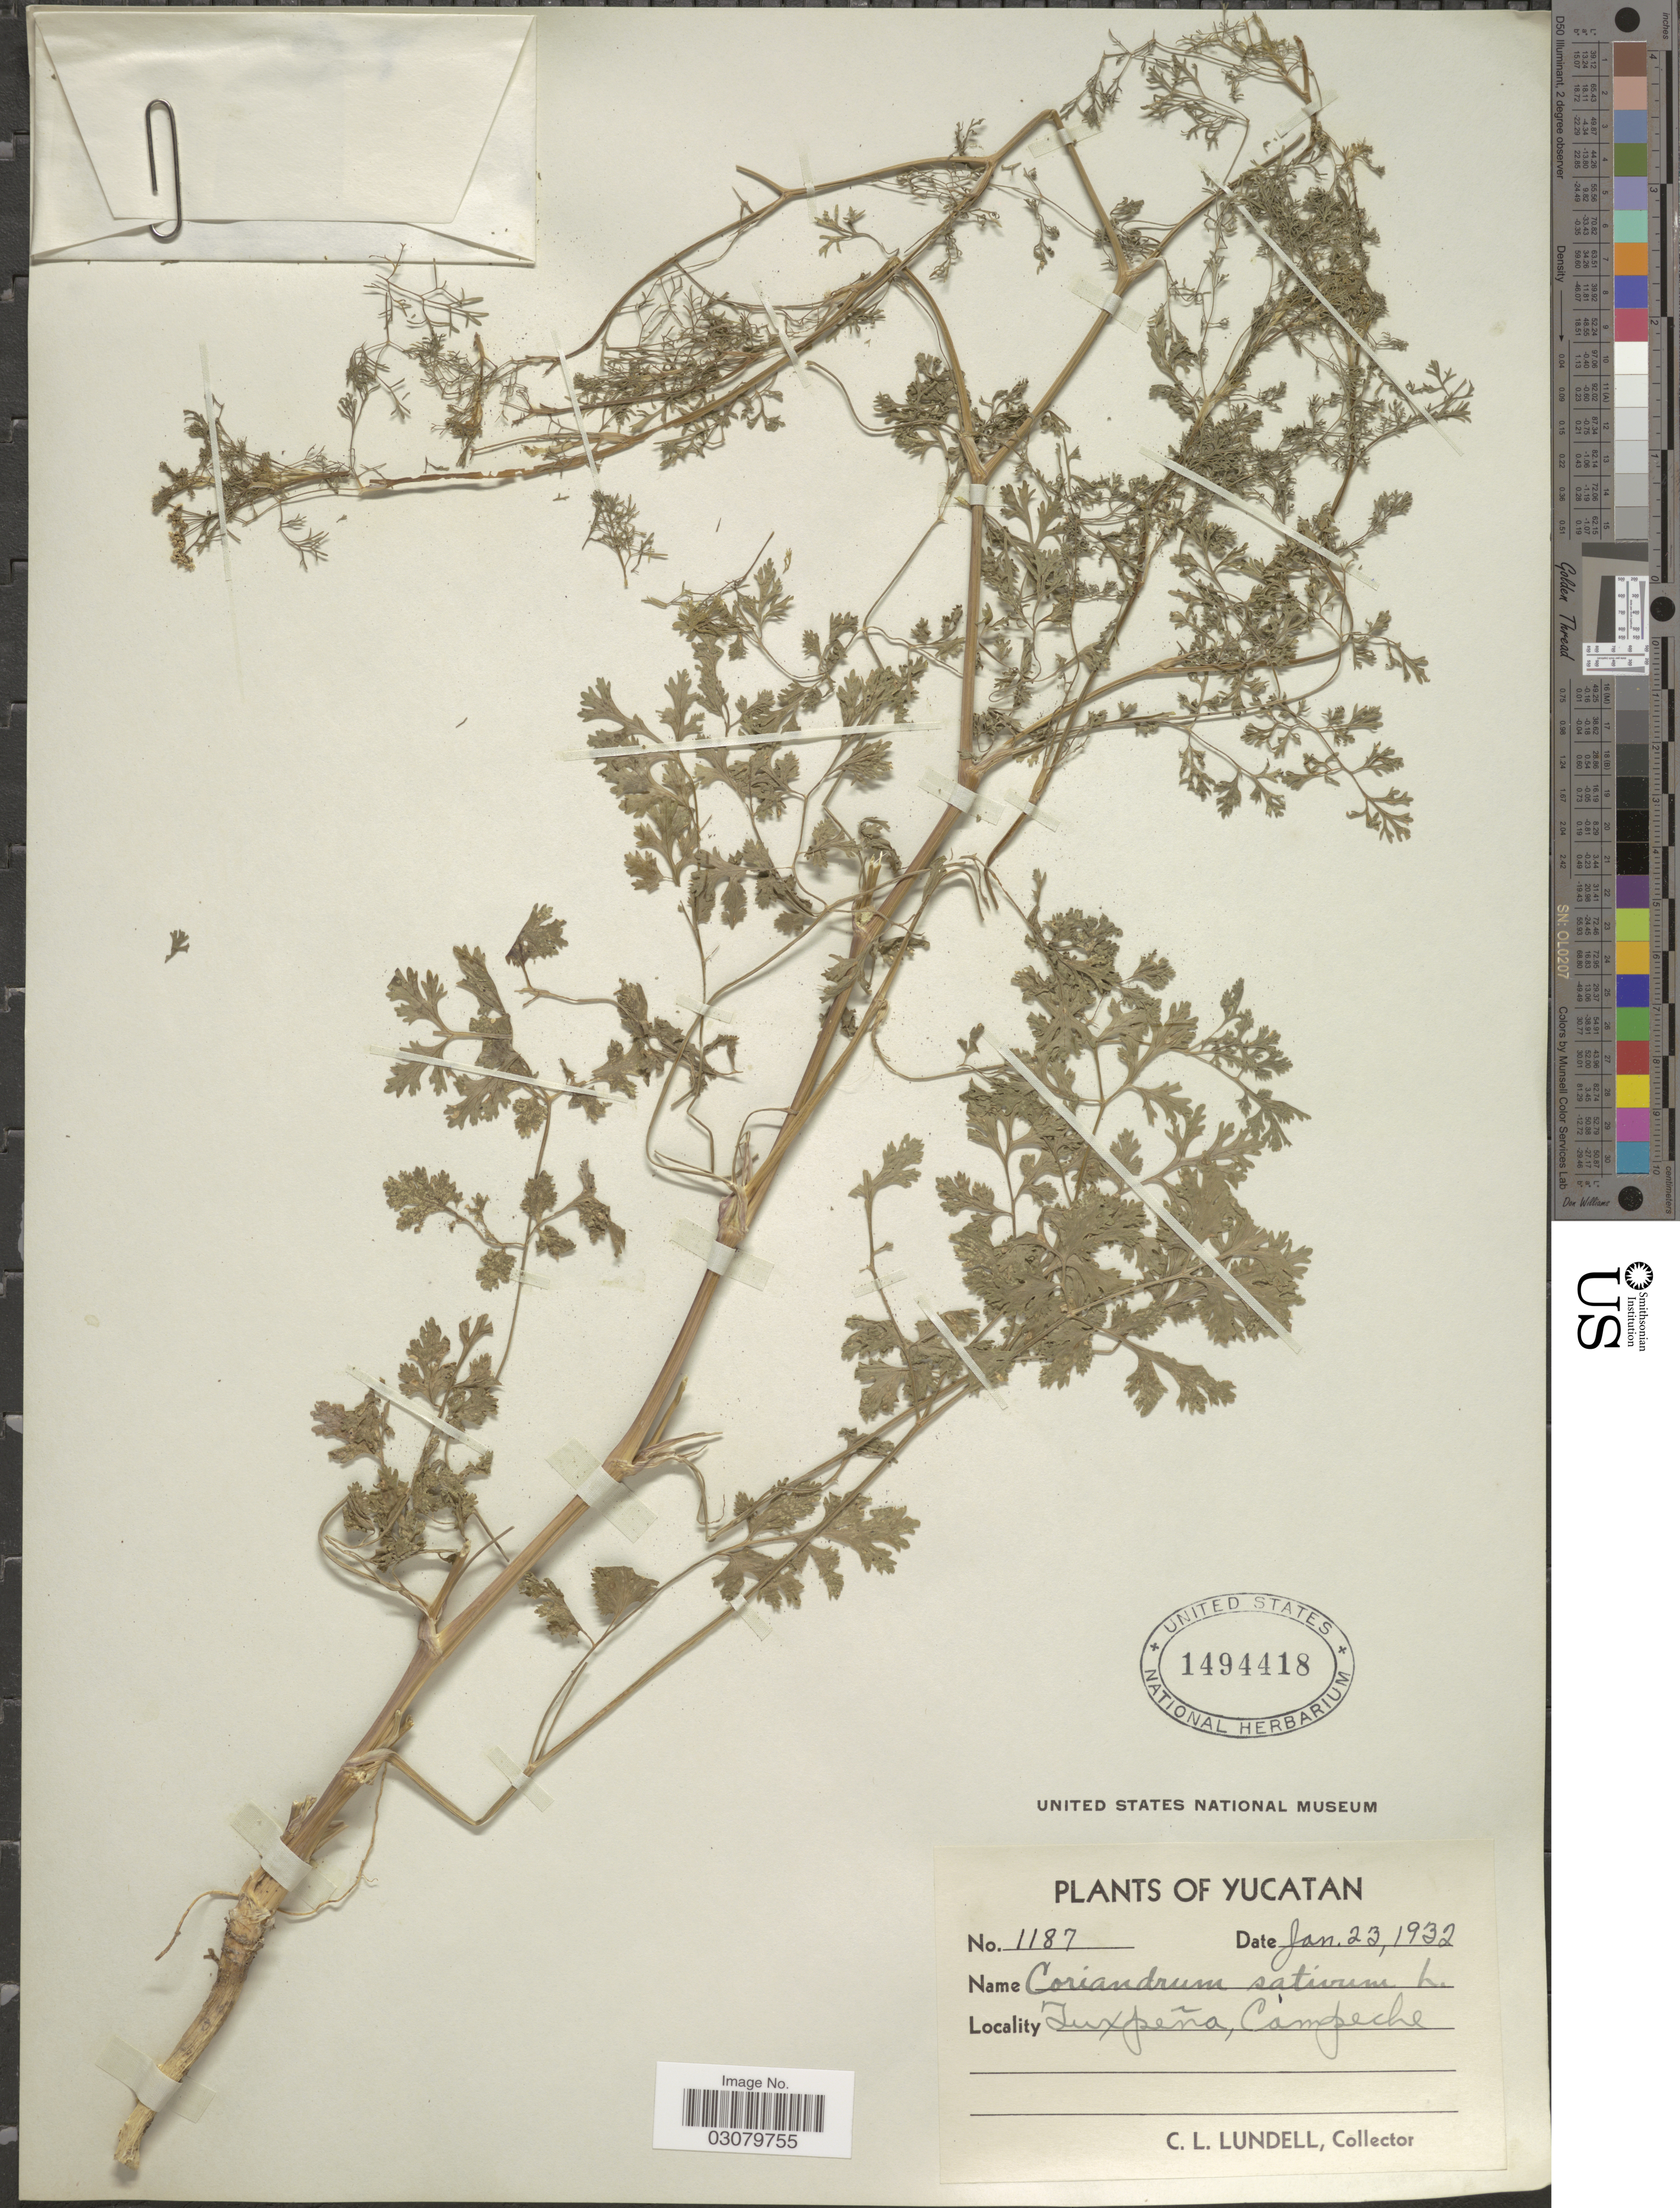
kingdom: Plantae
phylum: Tracheophyta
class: Magnoliopsida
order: Apiales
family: Apiaceae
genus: Coriandrum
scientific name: Coriandrum sativum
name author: L.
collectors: C. L. Lundell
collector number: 1187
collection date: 1932-01-23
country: Mexico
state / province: Yucatán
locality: Tuxpeña, Campeche.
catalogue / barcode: US 1494418